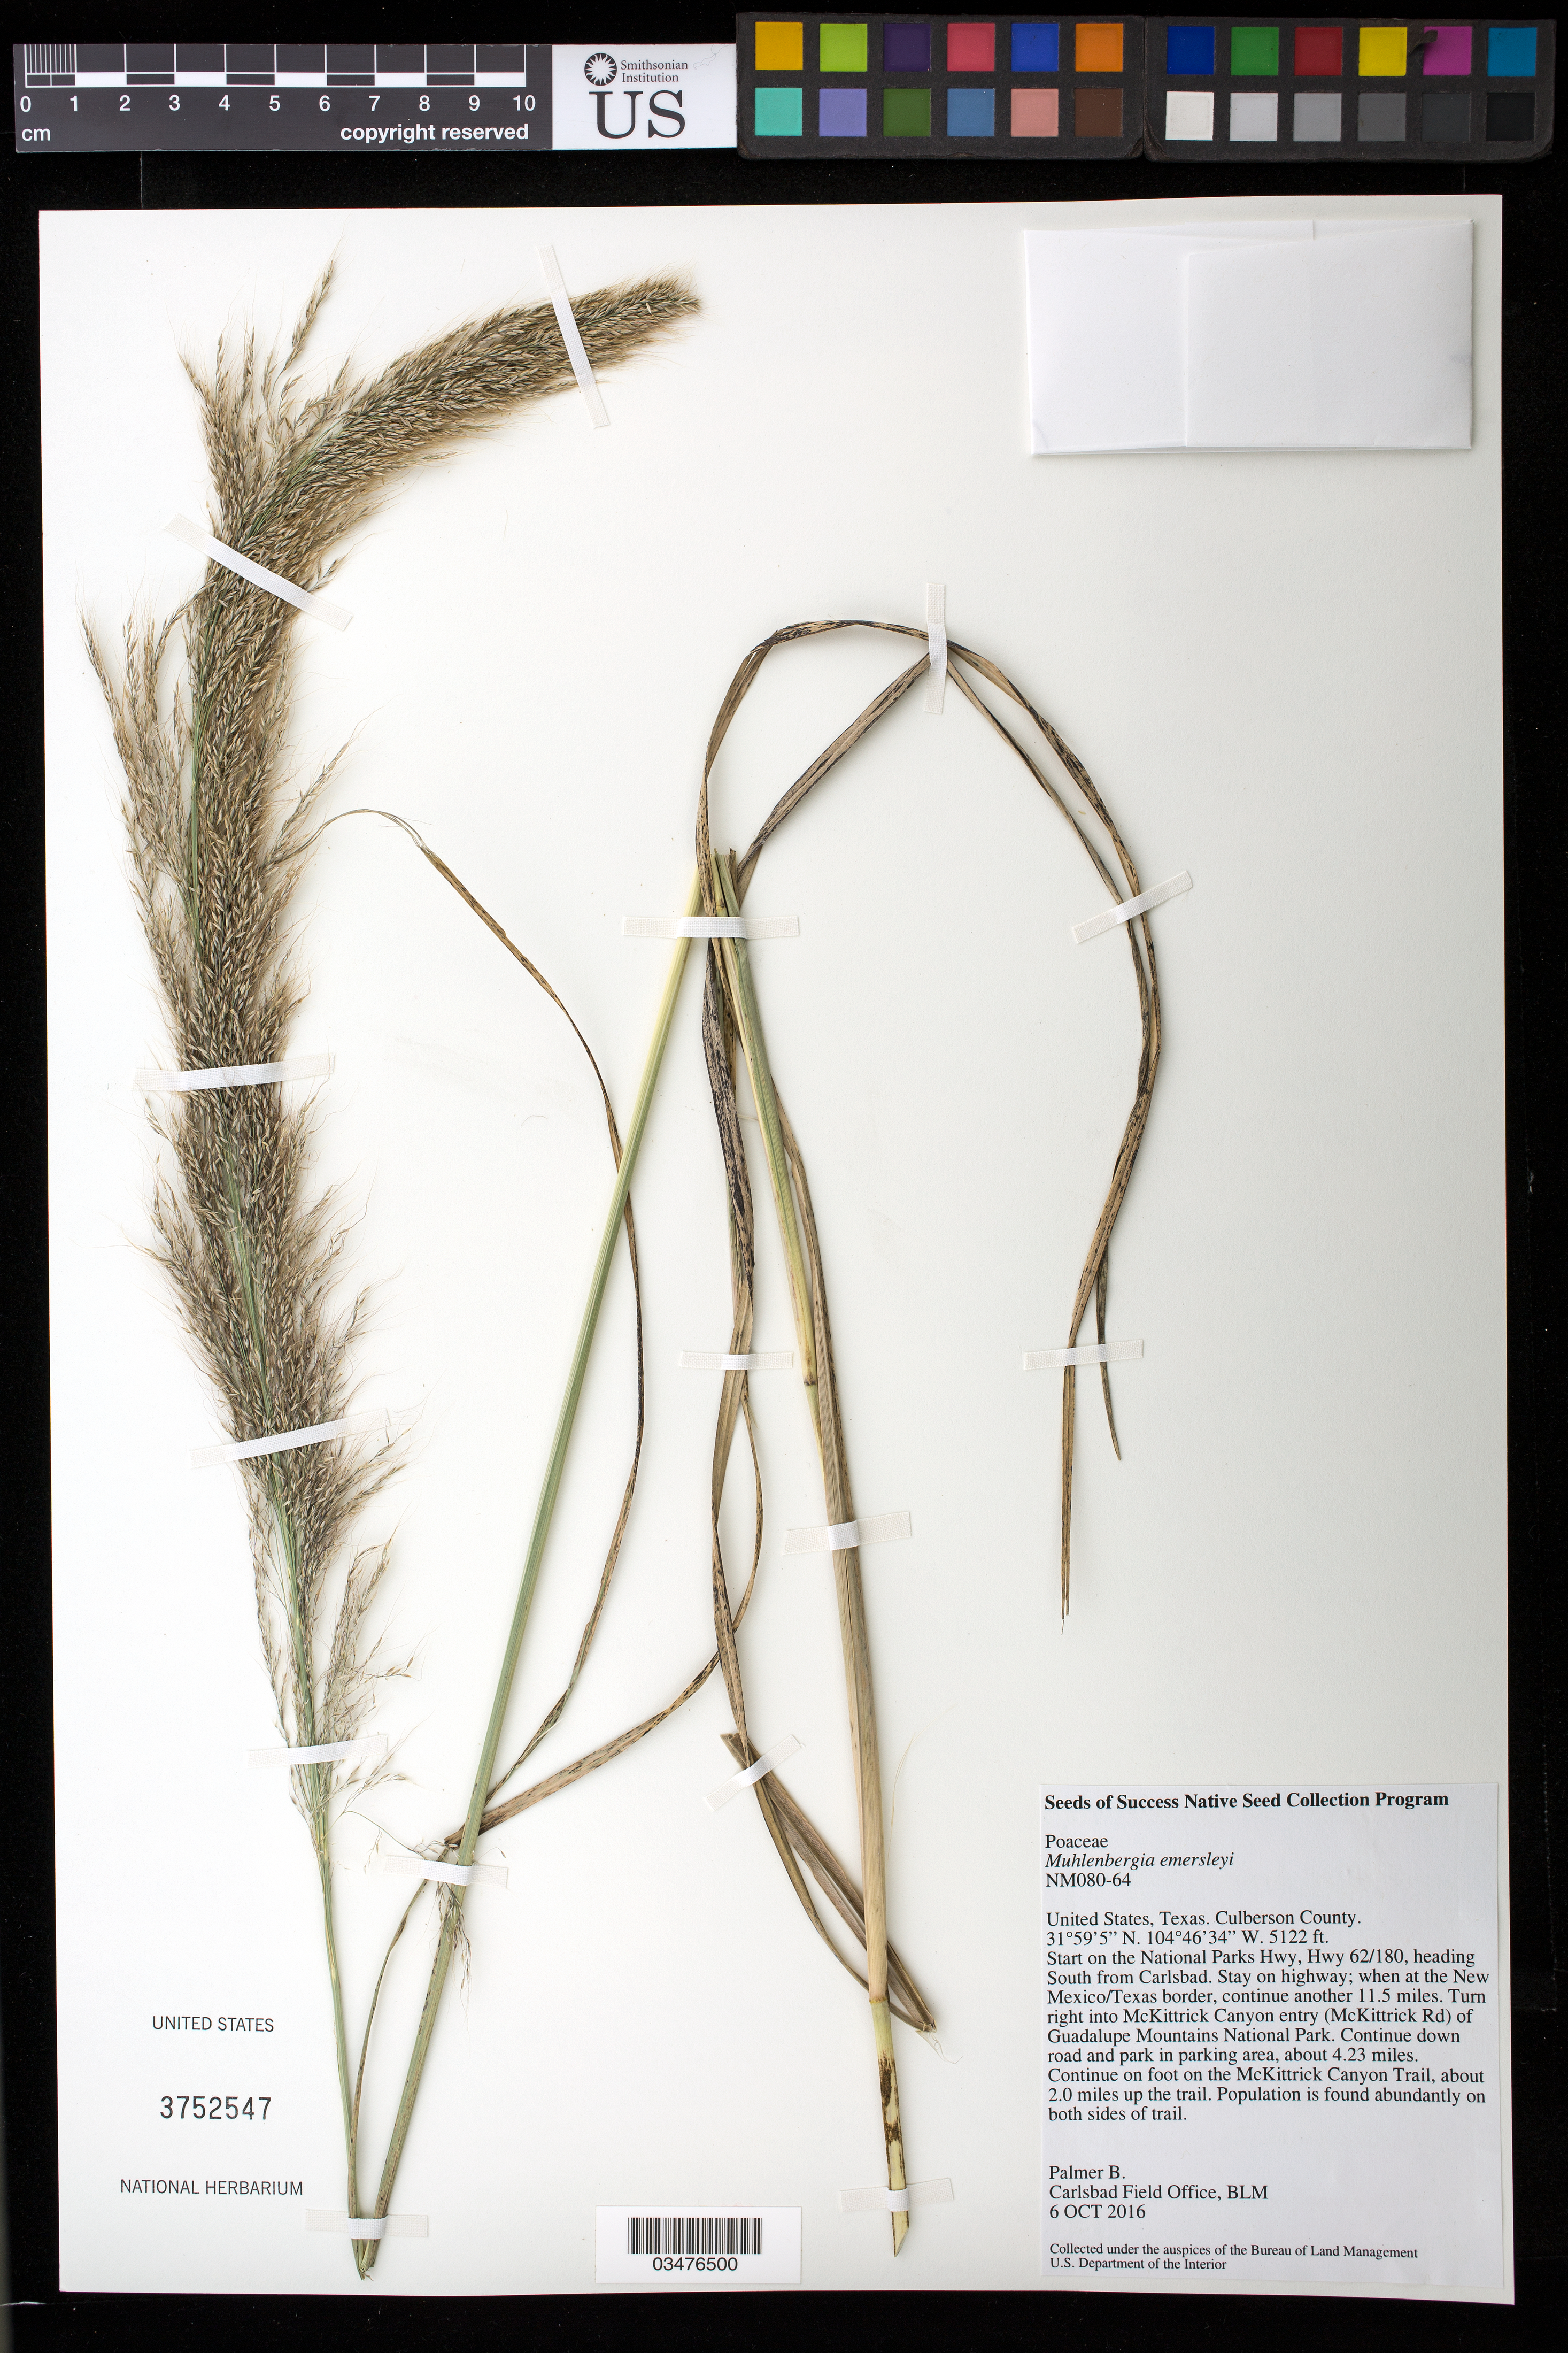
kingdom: Plantae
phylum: Tracheophyta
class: Liliopsida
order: Poales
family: Poaceae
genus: Muhlenbergia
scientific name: Muhlenbergia emersleyi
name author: Vasey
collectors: B. Palmer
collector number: NM080-64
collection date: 2016-10-06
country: United States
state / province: Texas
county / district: Culberson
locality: Guadalupe Mountains National Park, McKittrick Canyon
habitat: MCB- McKittrick-Riverwash complex, flooded, 0-3 percent slopes; found amongst LRH- Lostpeak-Rock outcrop complex, 40-95 percent slopes. Ecological site name from websoilsurvey.sc.egov.usda.gov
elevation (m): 1561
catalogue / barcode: US 3752547